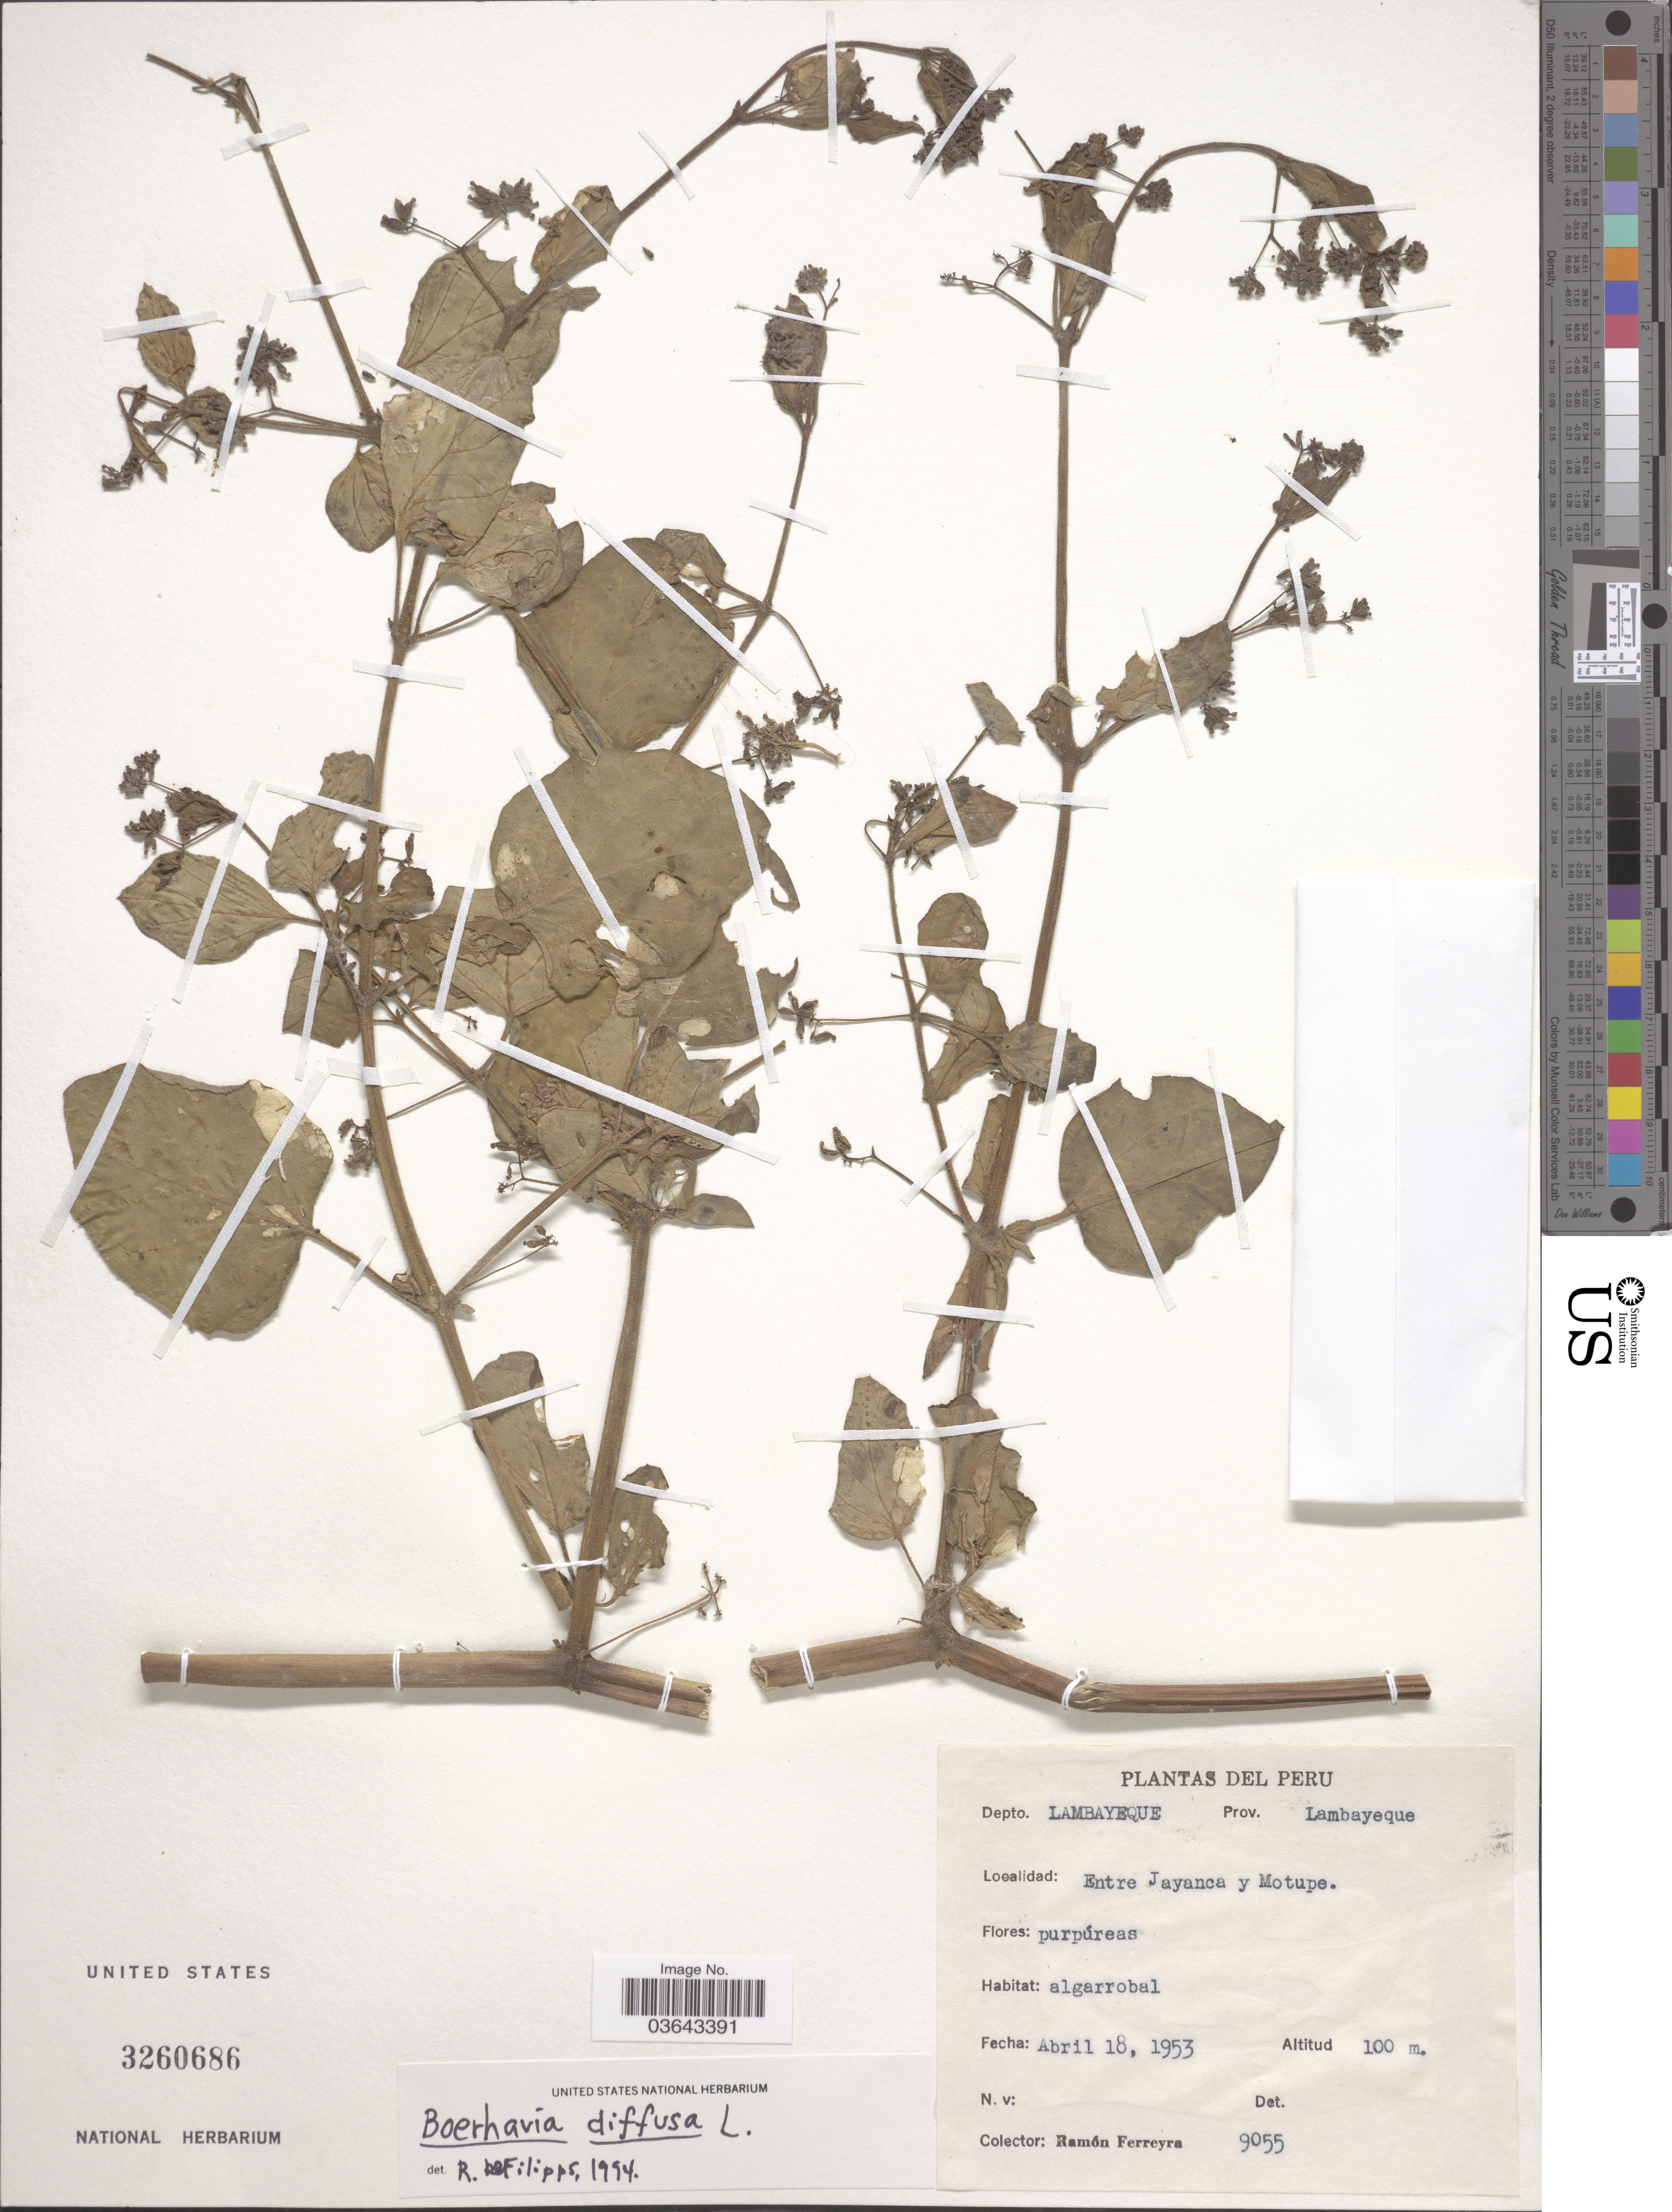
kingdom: Plantae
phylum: Tracheophyta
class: Magnoliopsida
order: Caryophyllales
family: Nyctaginaceae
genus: Boerhavia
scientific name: Boerhavia diffusa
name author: L.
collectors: R. A. Ferreyra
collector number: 9055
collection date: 1953-04-18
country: Peru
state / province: Lambayeque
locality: Depto. Lambayeque. Prov. Lambayeque. Entre Jayanca y Motupe.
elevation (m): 100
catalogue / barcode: US 3260686